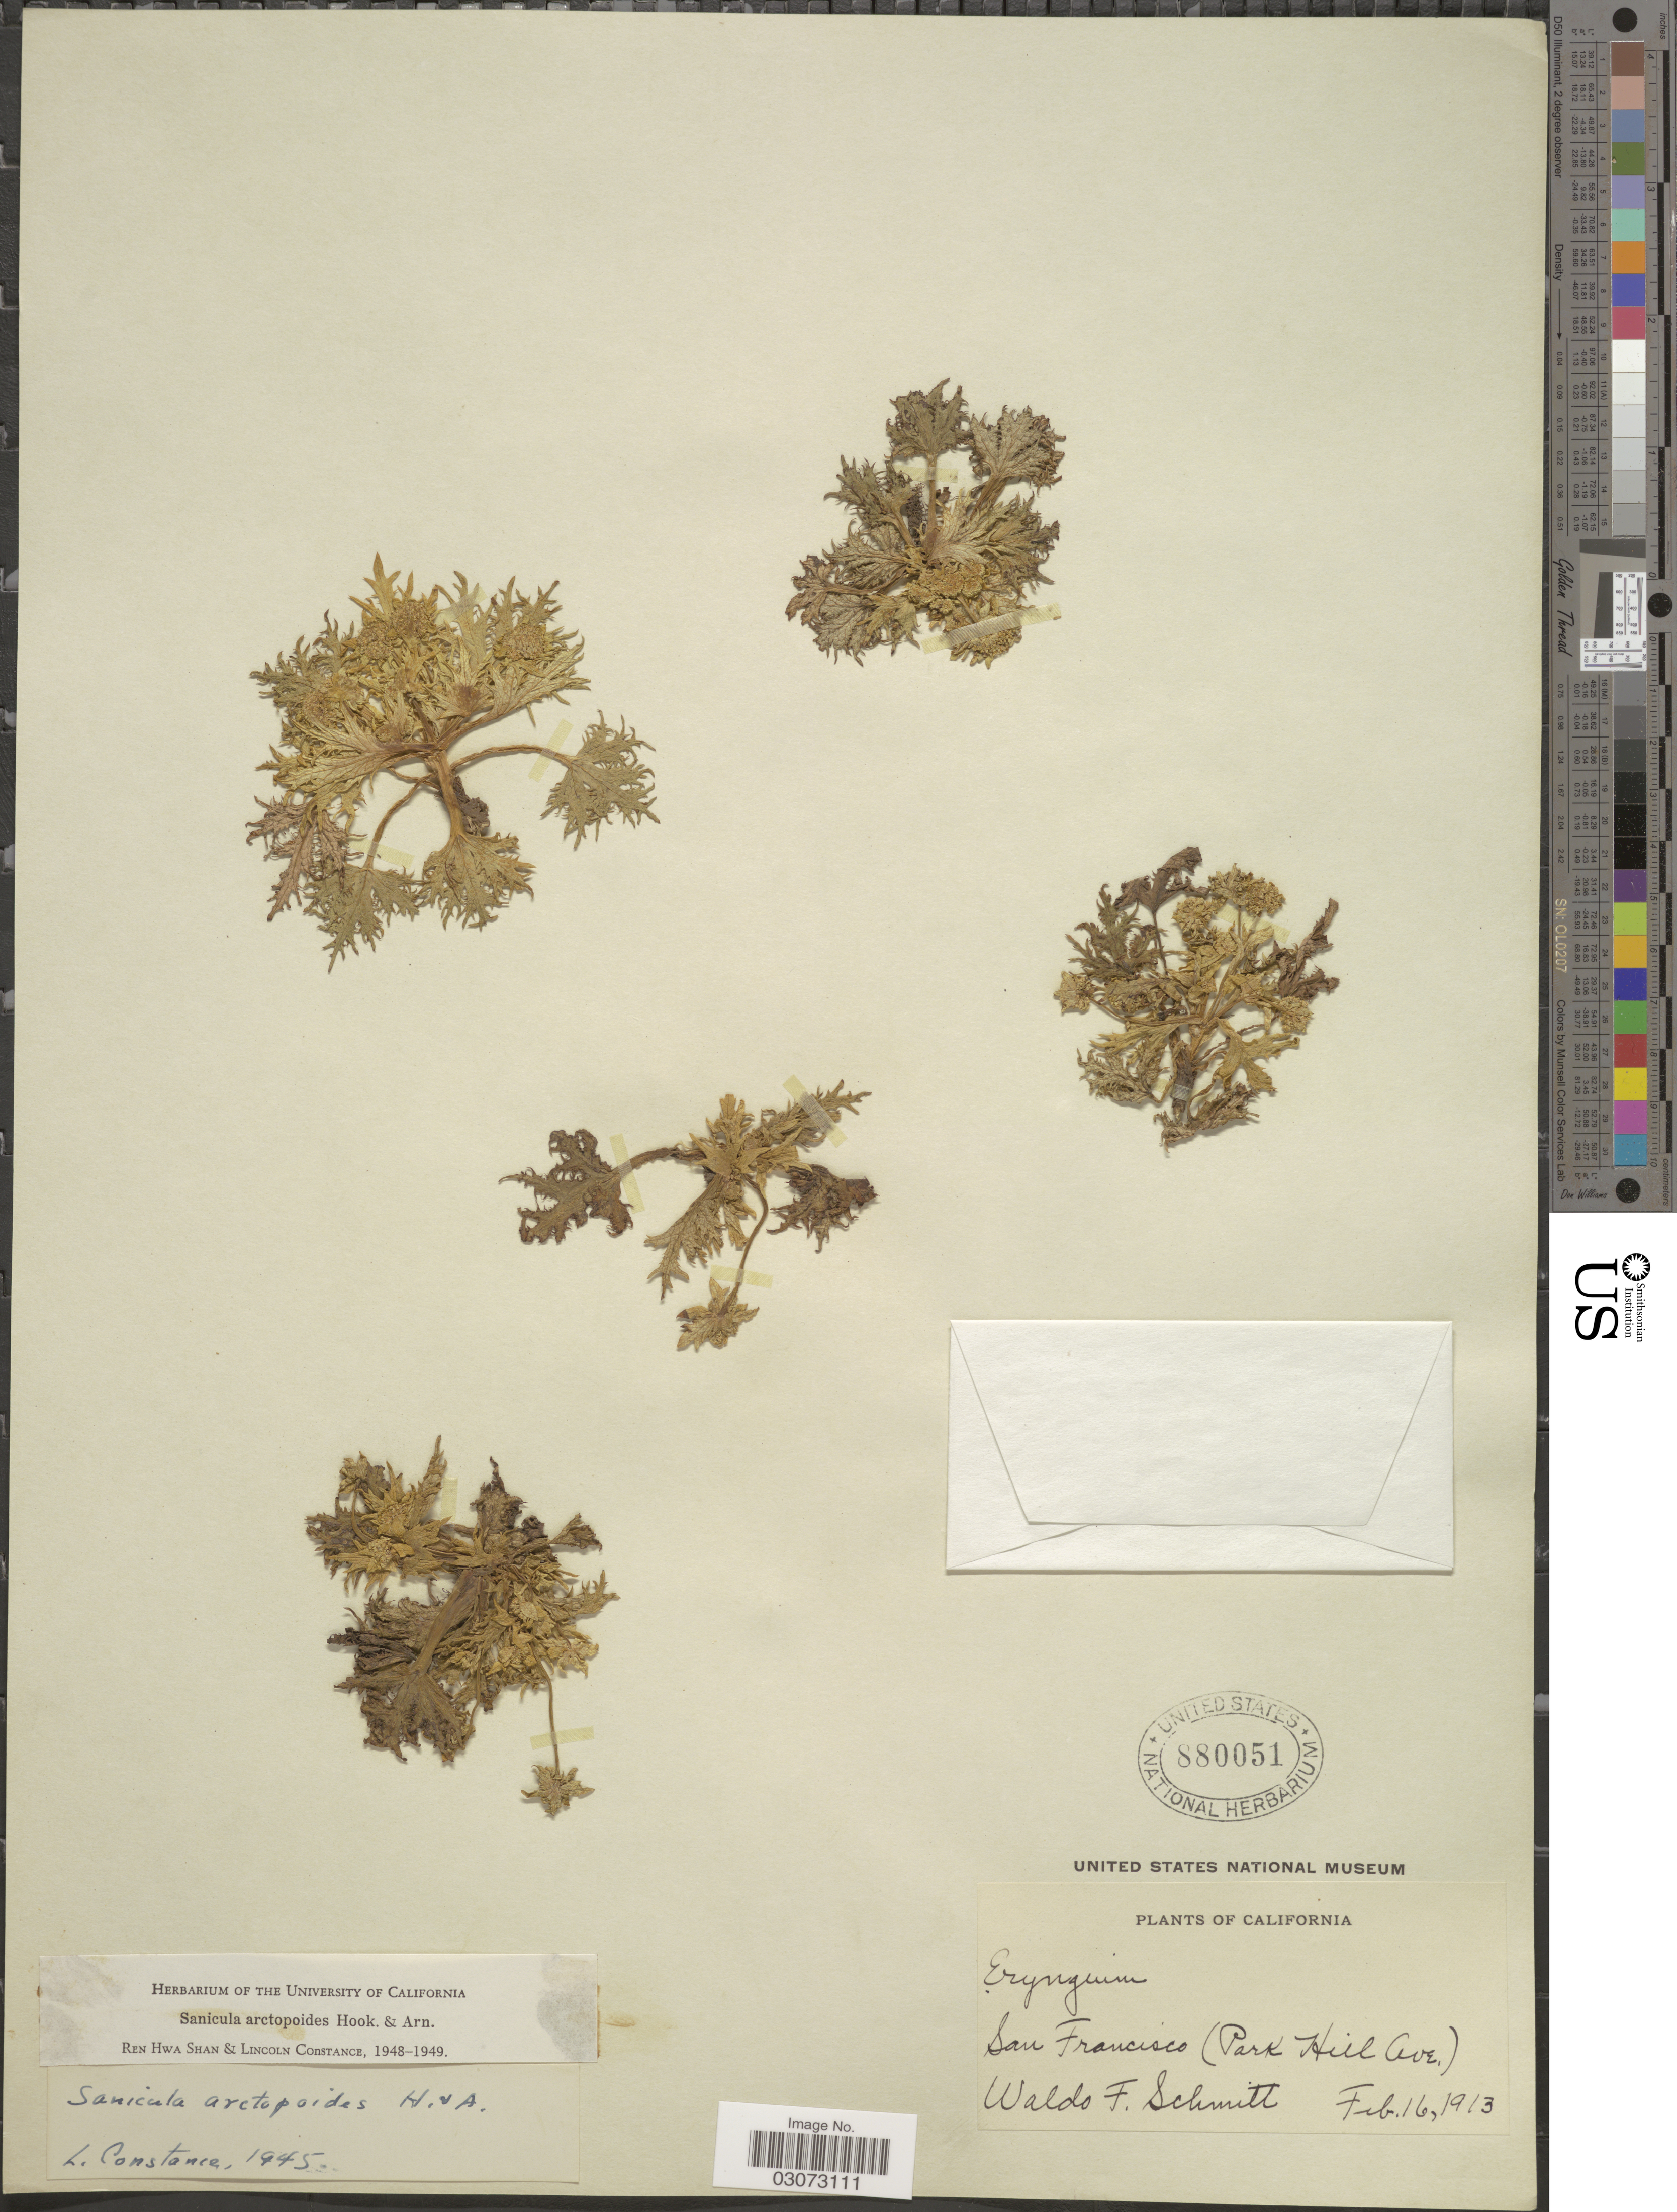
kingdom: Plantae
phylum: Tracheophyta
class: Magnoliopsida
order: Apiales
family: Apiaceae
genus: Sanicula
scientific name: Sanicula arctopoides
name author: Hook. & Arn.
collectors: W. L. Schmitt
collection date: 1913-02-16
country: United States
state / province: California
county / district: San Francisco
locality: San Francisco (Park Hill Ave).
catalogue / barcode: US 880051